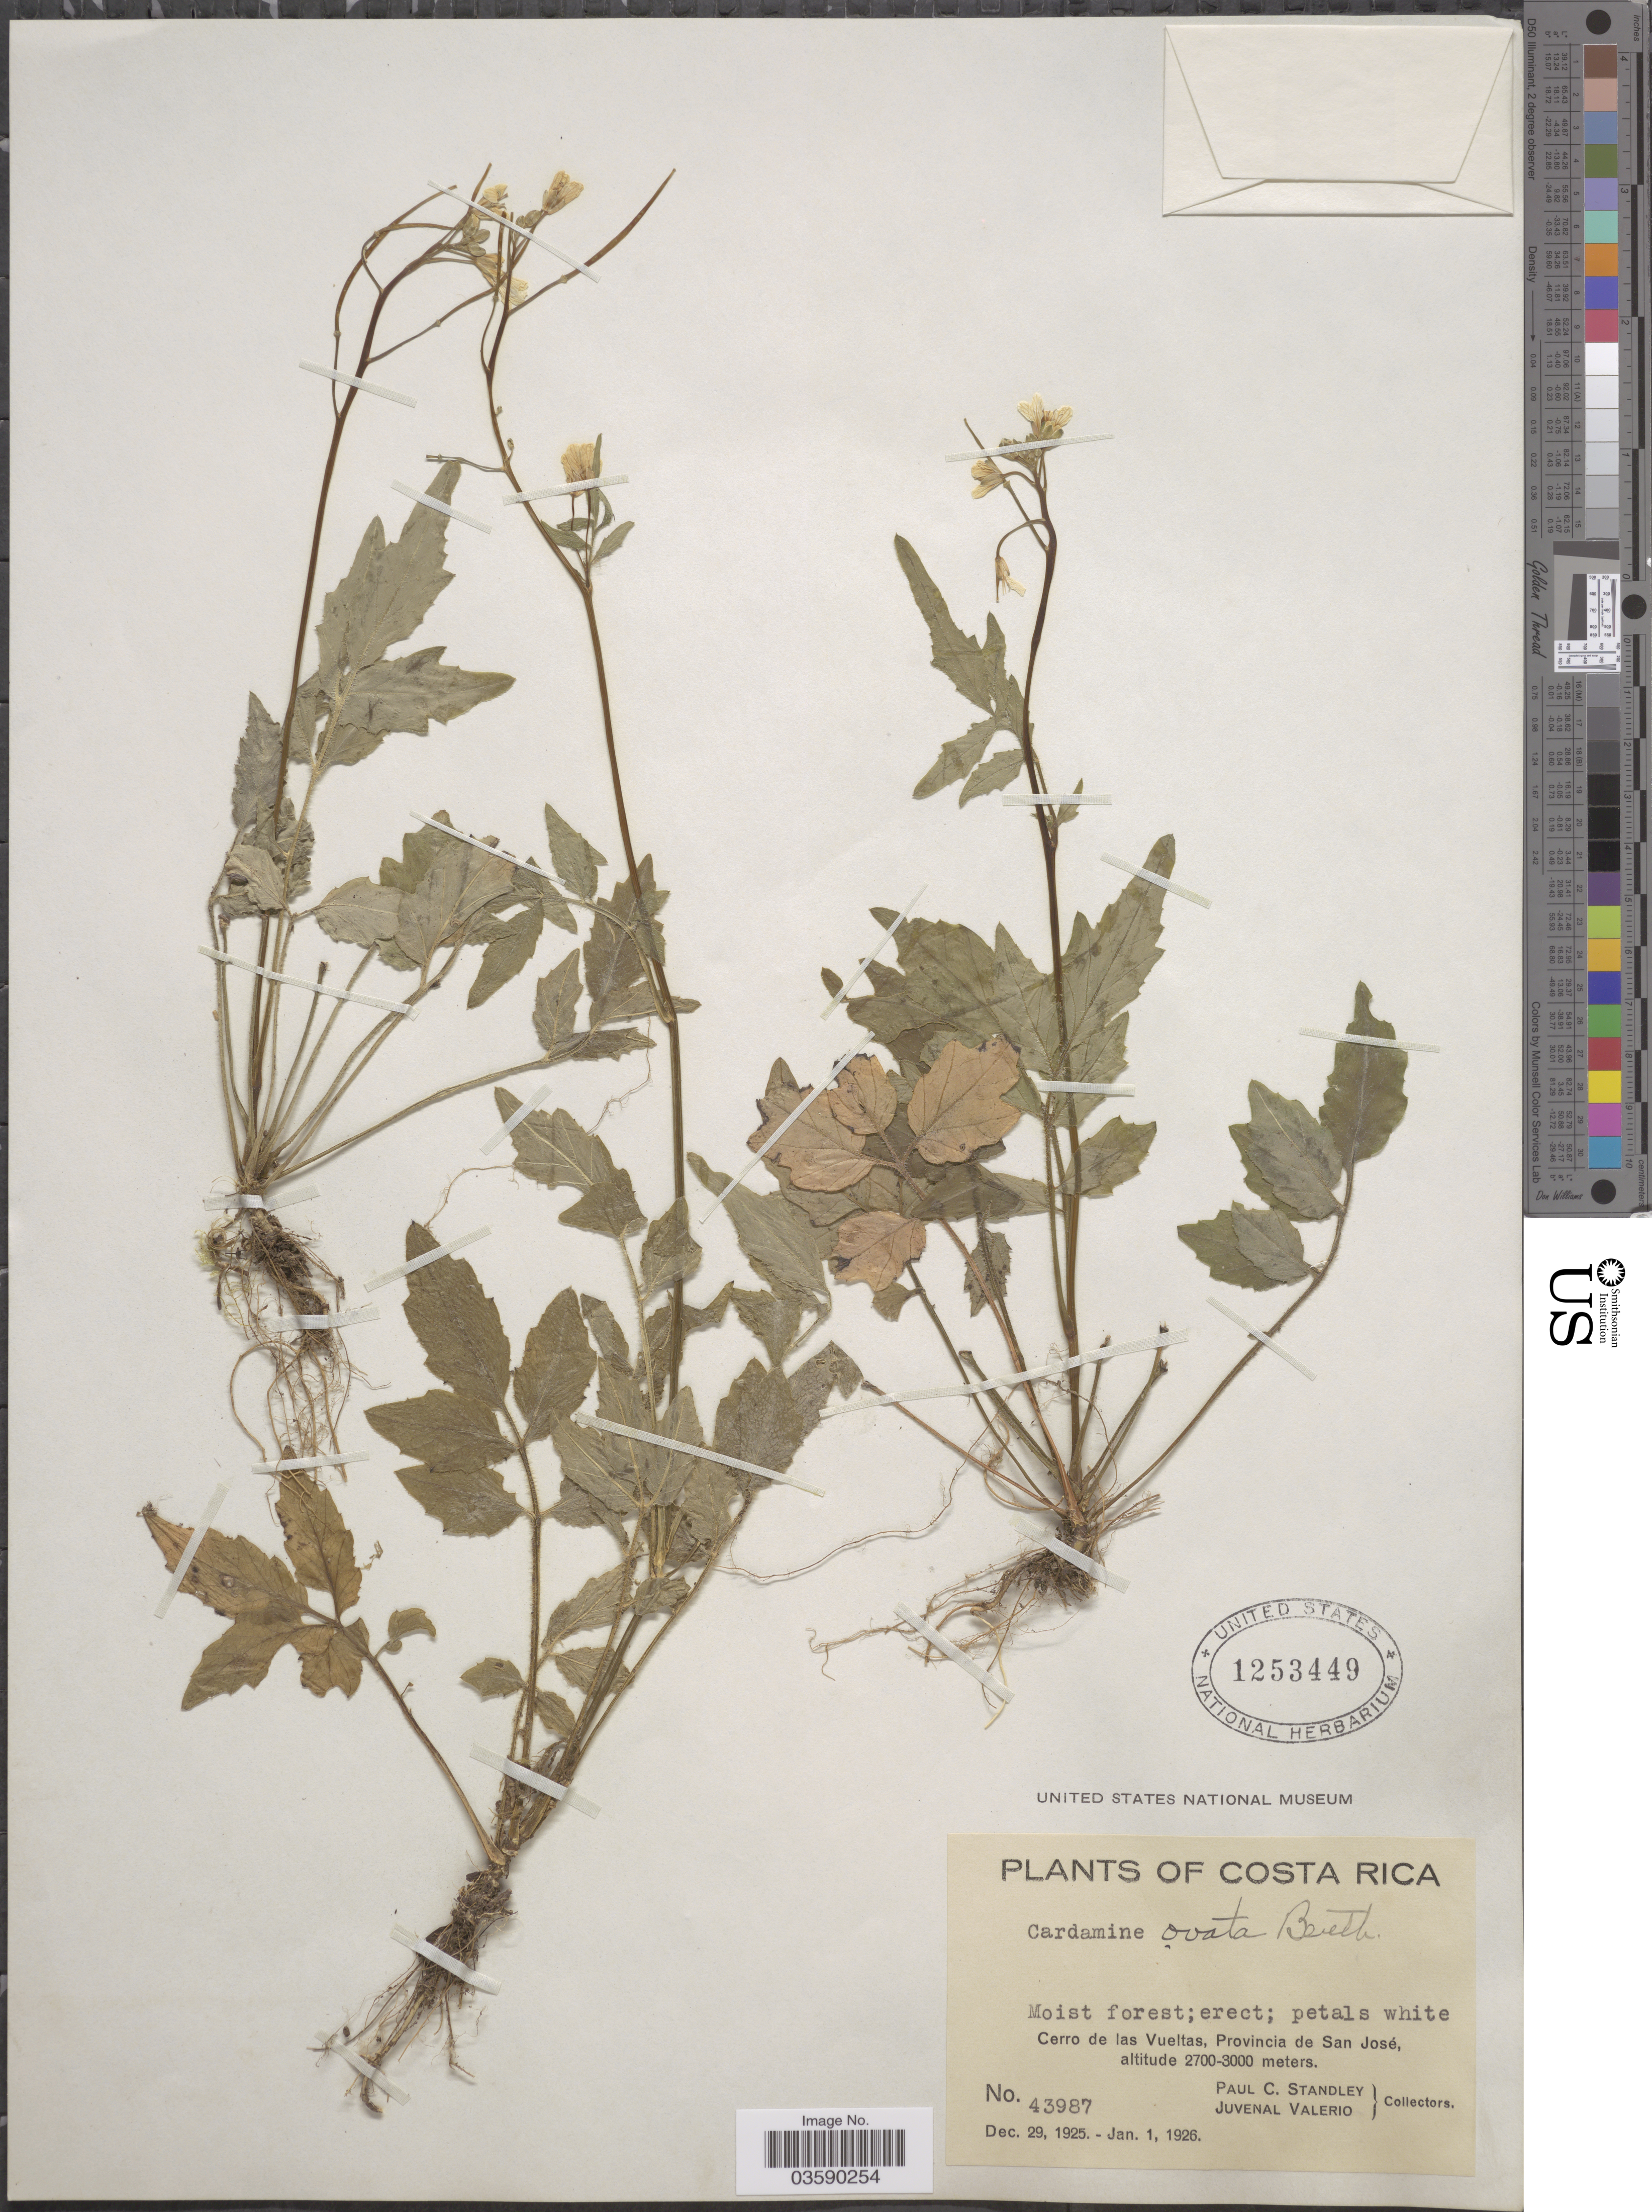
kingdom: Plantae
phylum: Tracheophyta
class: Magnoliopsida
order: Brassicales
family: Brassicaceae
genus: Cardamine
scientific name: Cardamine ovata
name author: Benth.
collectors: P. C. Standley & J. Valerio R.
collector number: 43987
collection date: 1925-12-29/1926-01-01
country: Costa Rica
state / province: San José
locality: Cerro de las Vueltas, Provincia de San José.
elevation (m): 2700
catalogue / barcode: US 1253449